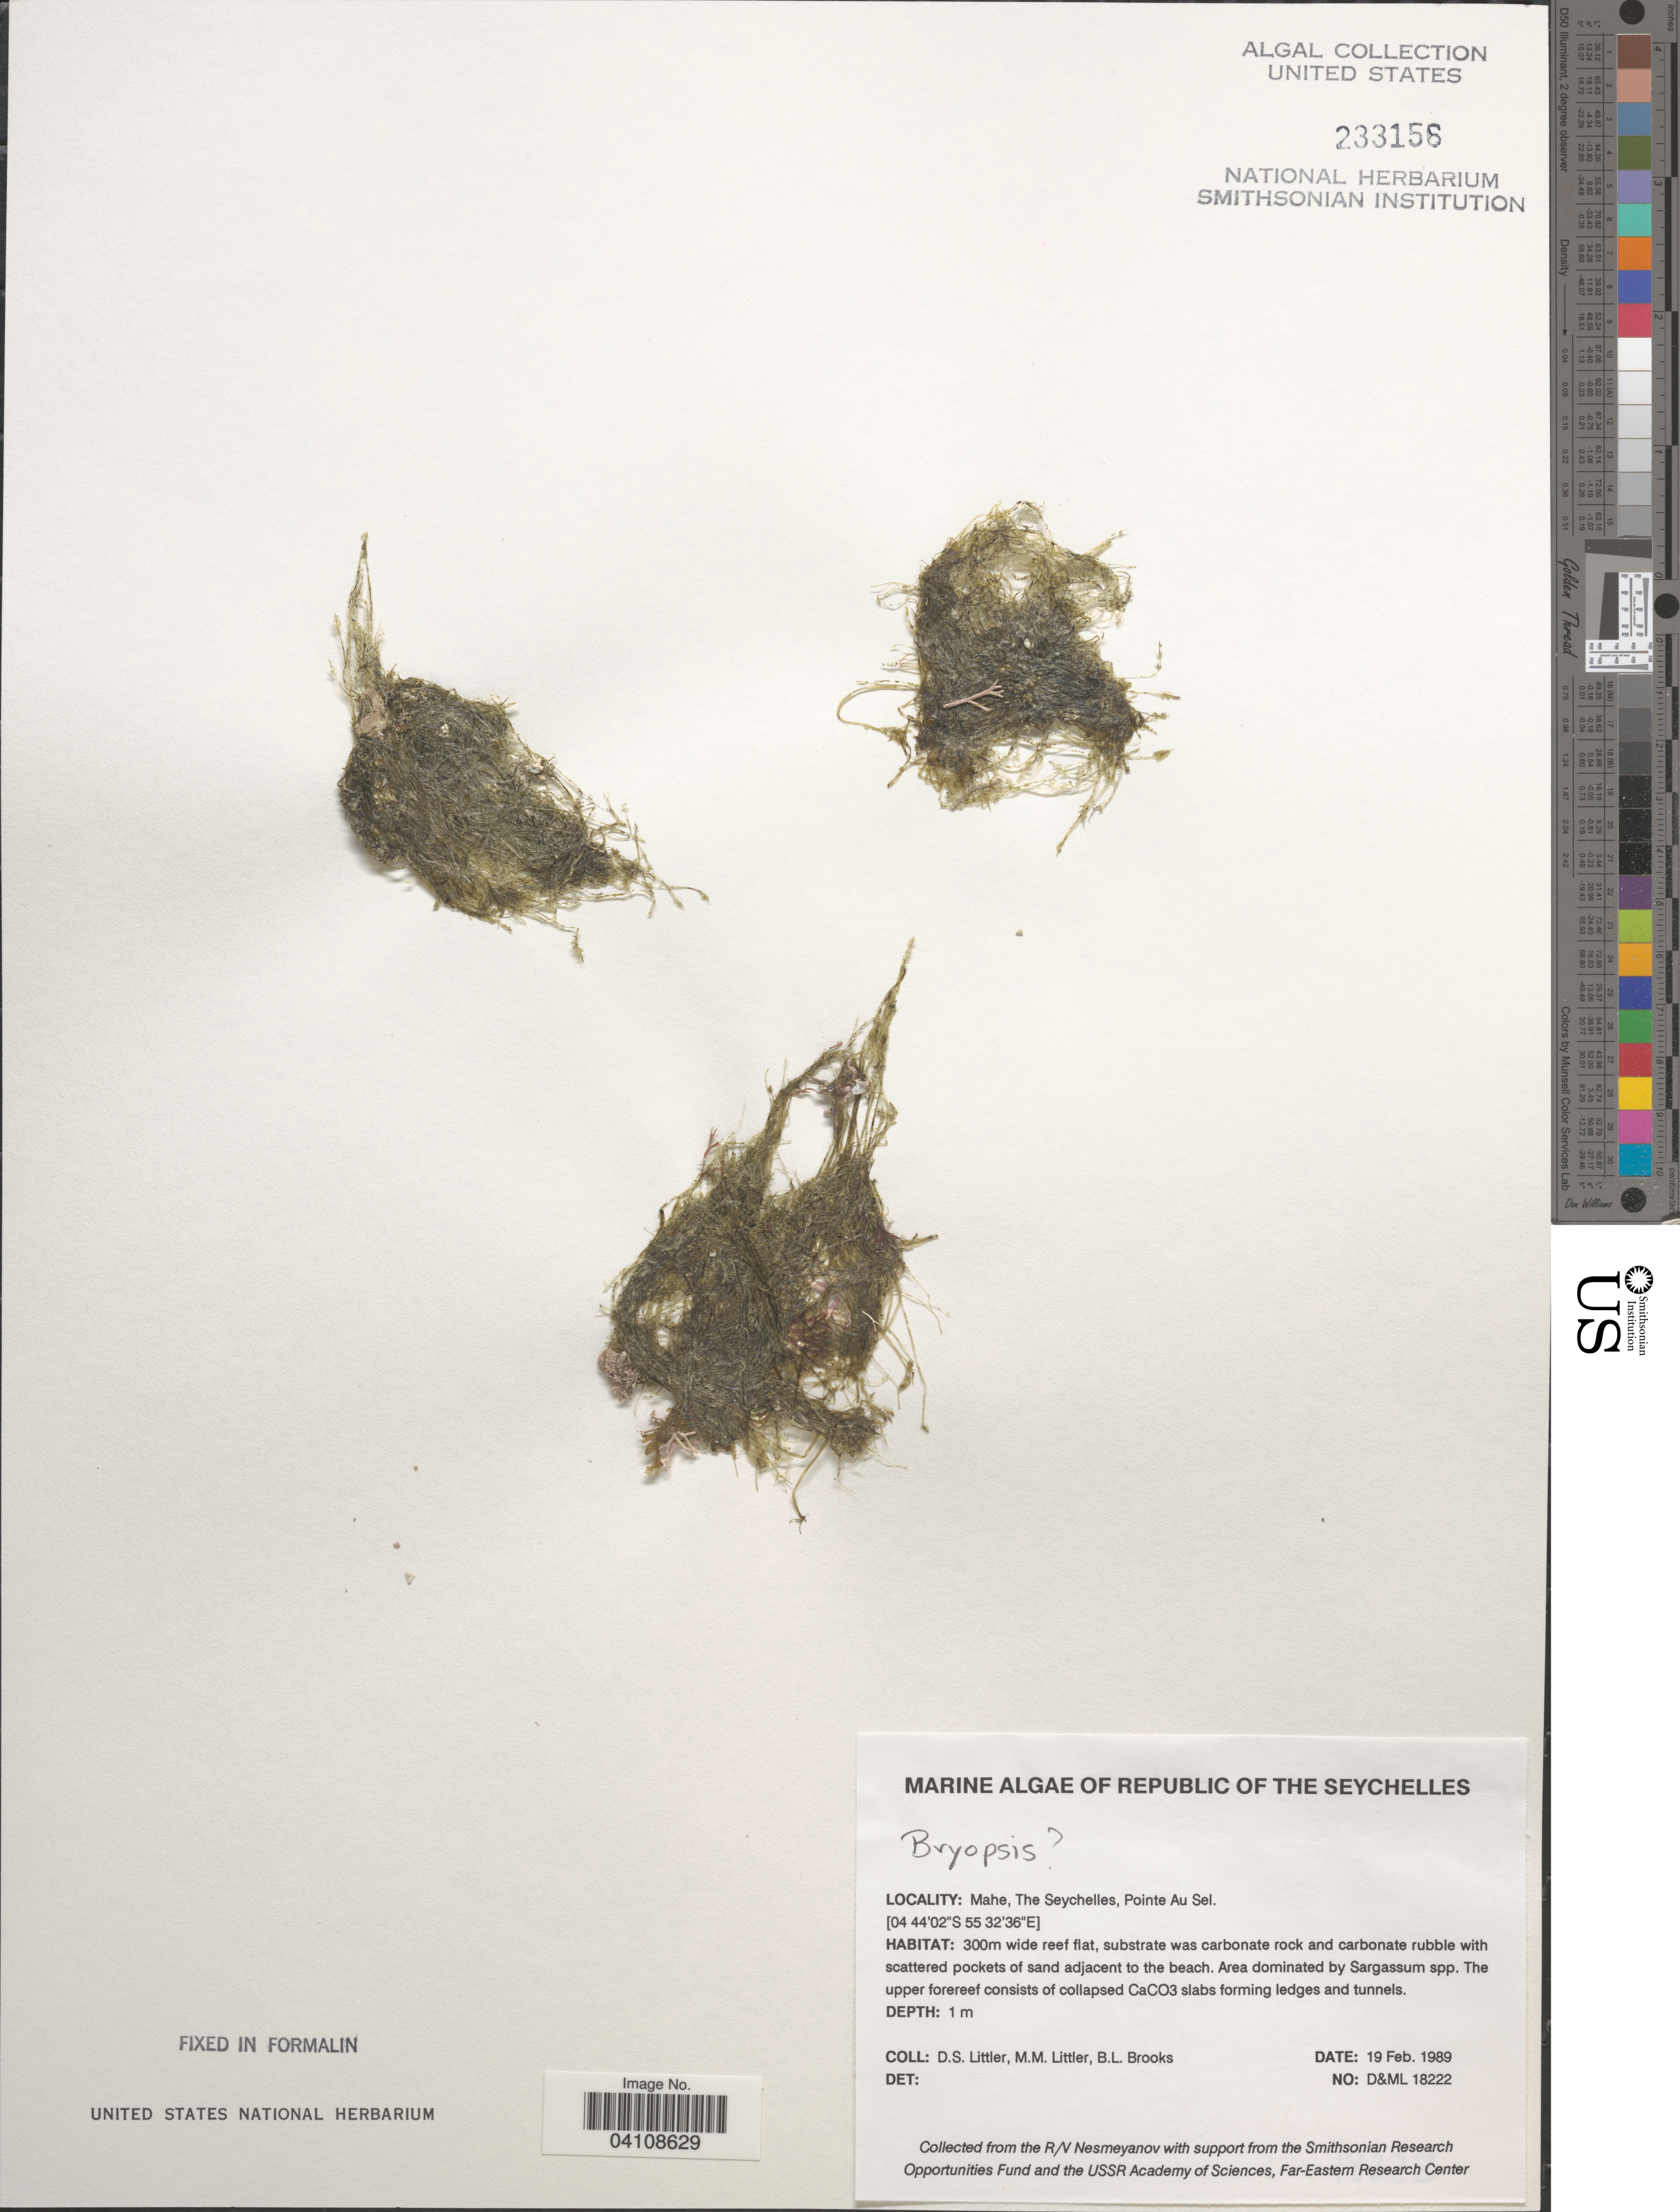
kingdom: Plantae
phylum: Chlorophyta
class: Ulvophyceae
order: Bryopsidales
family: Bryopsidaceae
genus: Bryopsis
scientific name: Bryopsis sp.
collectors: D. S. Littler & B. Brooks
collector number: D&ML18222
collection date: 1989-02-19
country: Seychelles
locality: Republic of The Seychelles. Mahe, Pointe Au Sel. 300m wide reef flat.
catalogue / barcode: US 233156